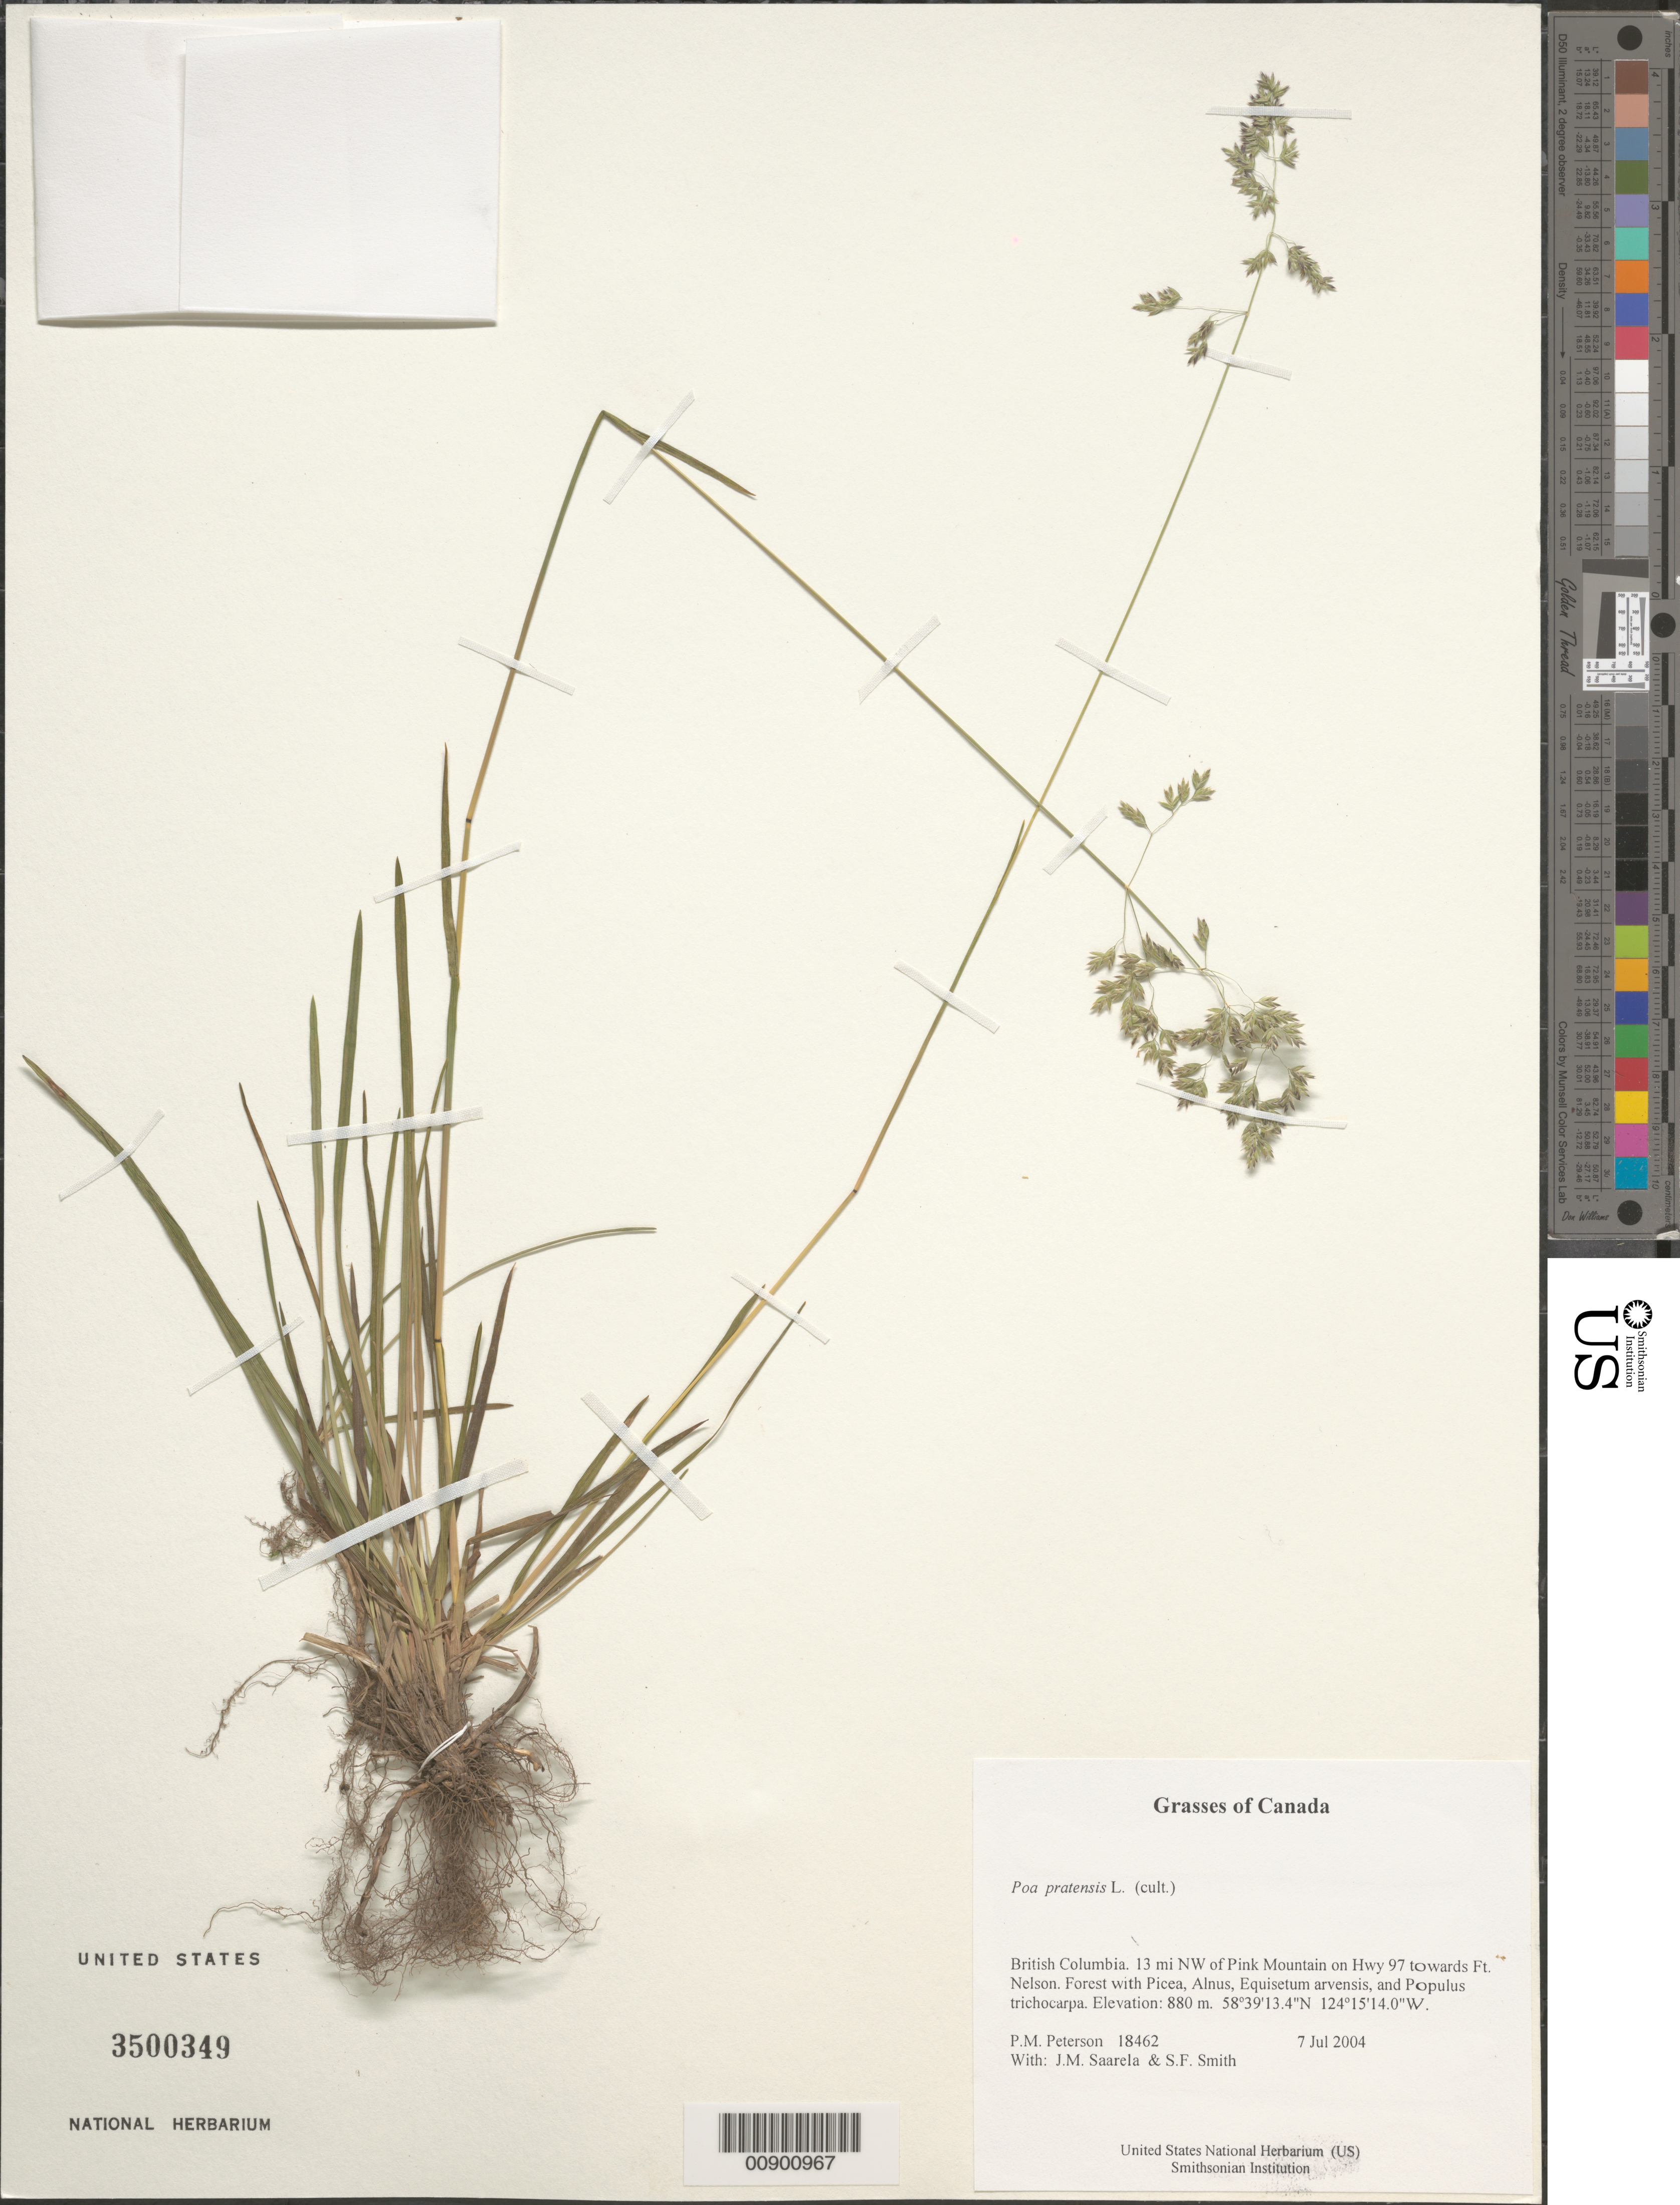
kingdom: Plantae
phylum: Tracheophyta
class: Liliopsida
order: Poales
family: Poaceae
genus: Poa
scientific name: Poa pratensis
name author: L.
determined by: Soreng, Robert J., Research Associate (BOT), Smithsonian Institution - National Museum of Natural History (UNITED STATES)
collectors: P. M. Peterson, J. Saarela & S.F. Smith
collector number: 18462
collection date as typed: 07 Jul 2004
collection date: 2004-07-07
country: Canada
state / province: British Columbia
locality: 13 mi NW of Pink Mountain on Hwy 97 towards Ft. Nelson. Forest with Picea, Alnus, Equisetum arvensis, and Populus trichocarpa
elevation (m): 880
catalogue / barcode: US 3500349